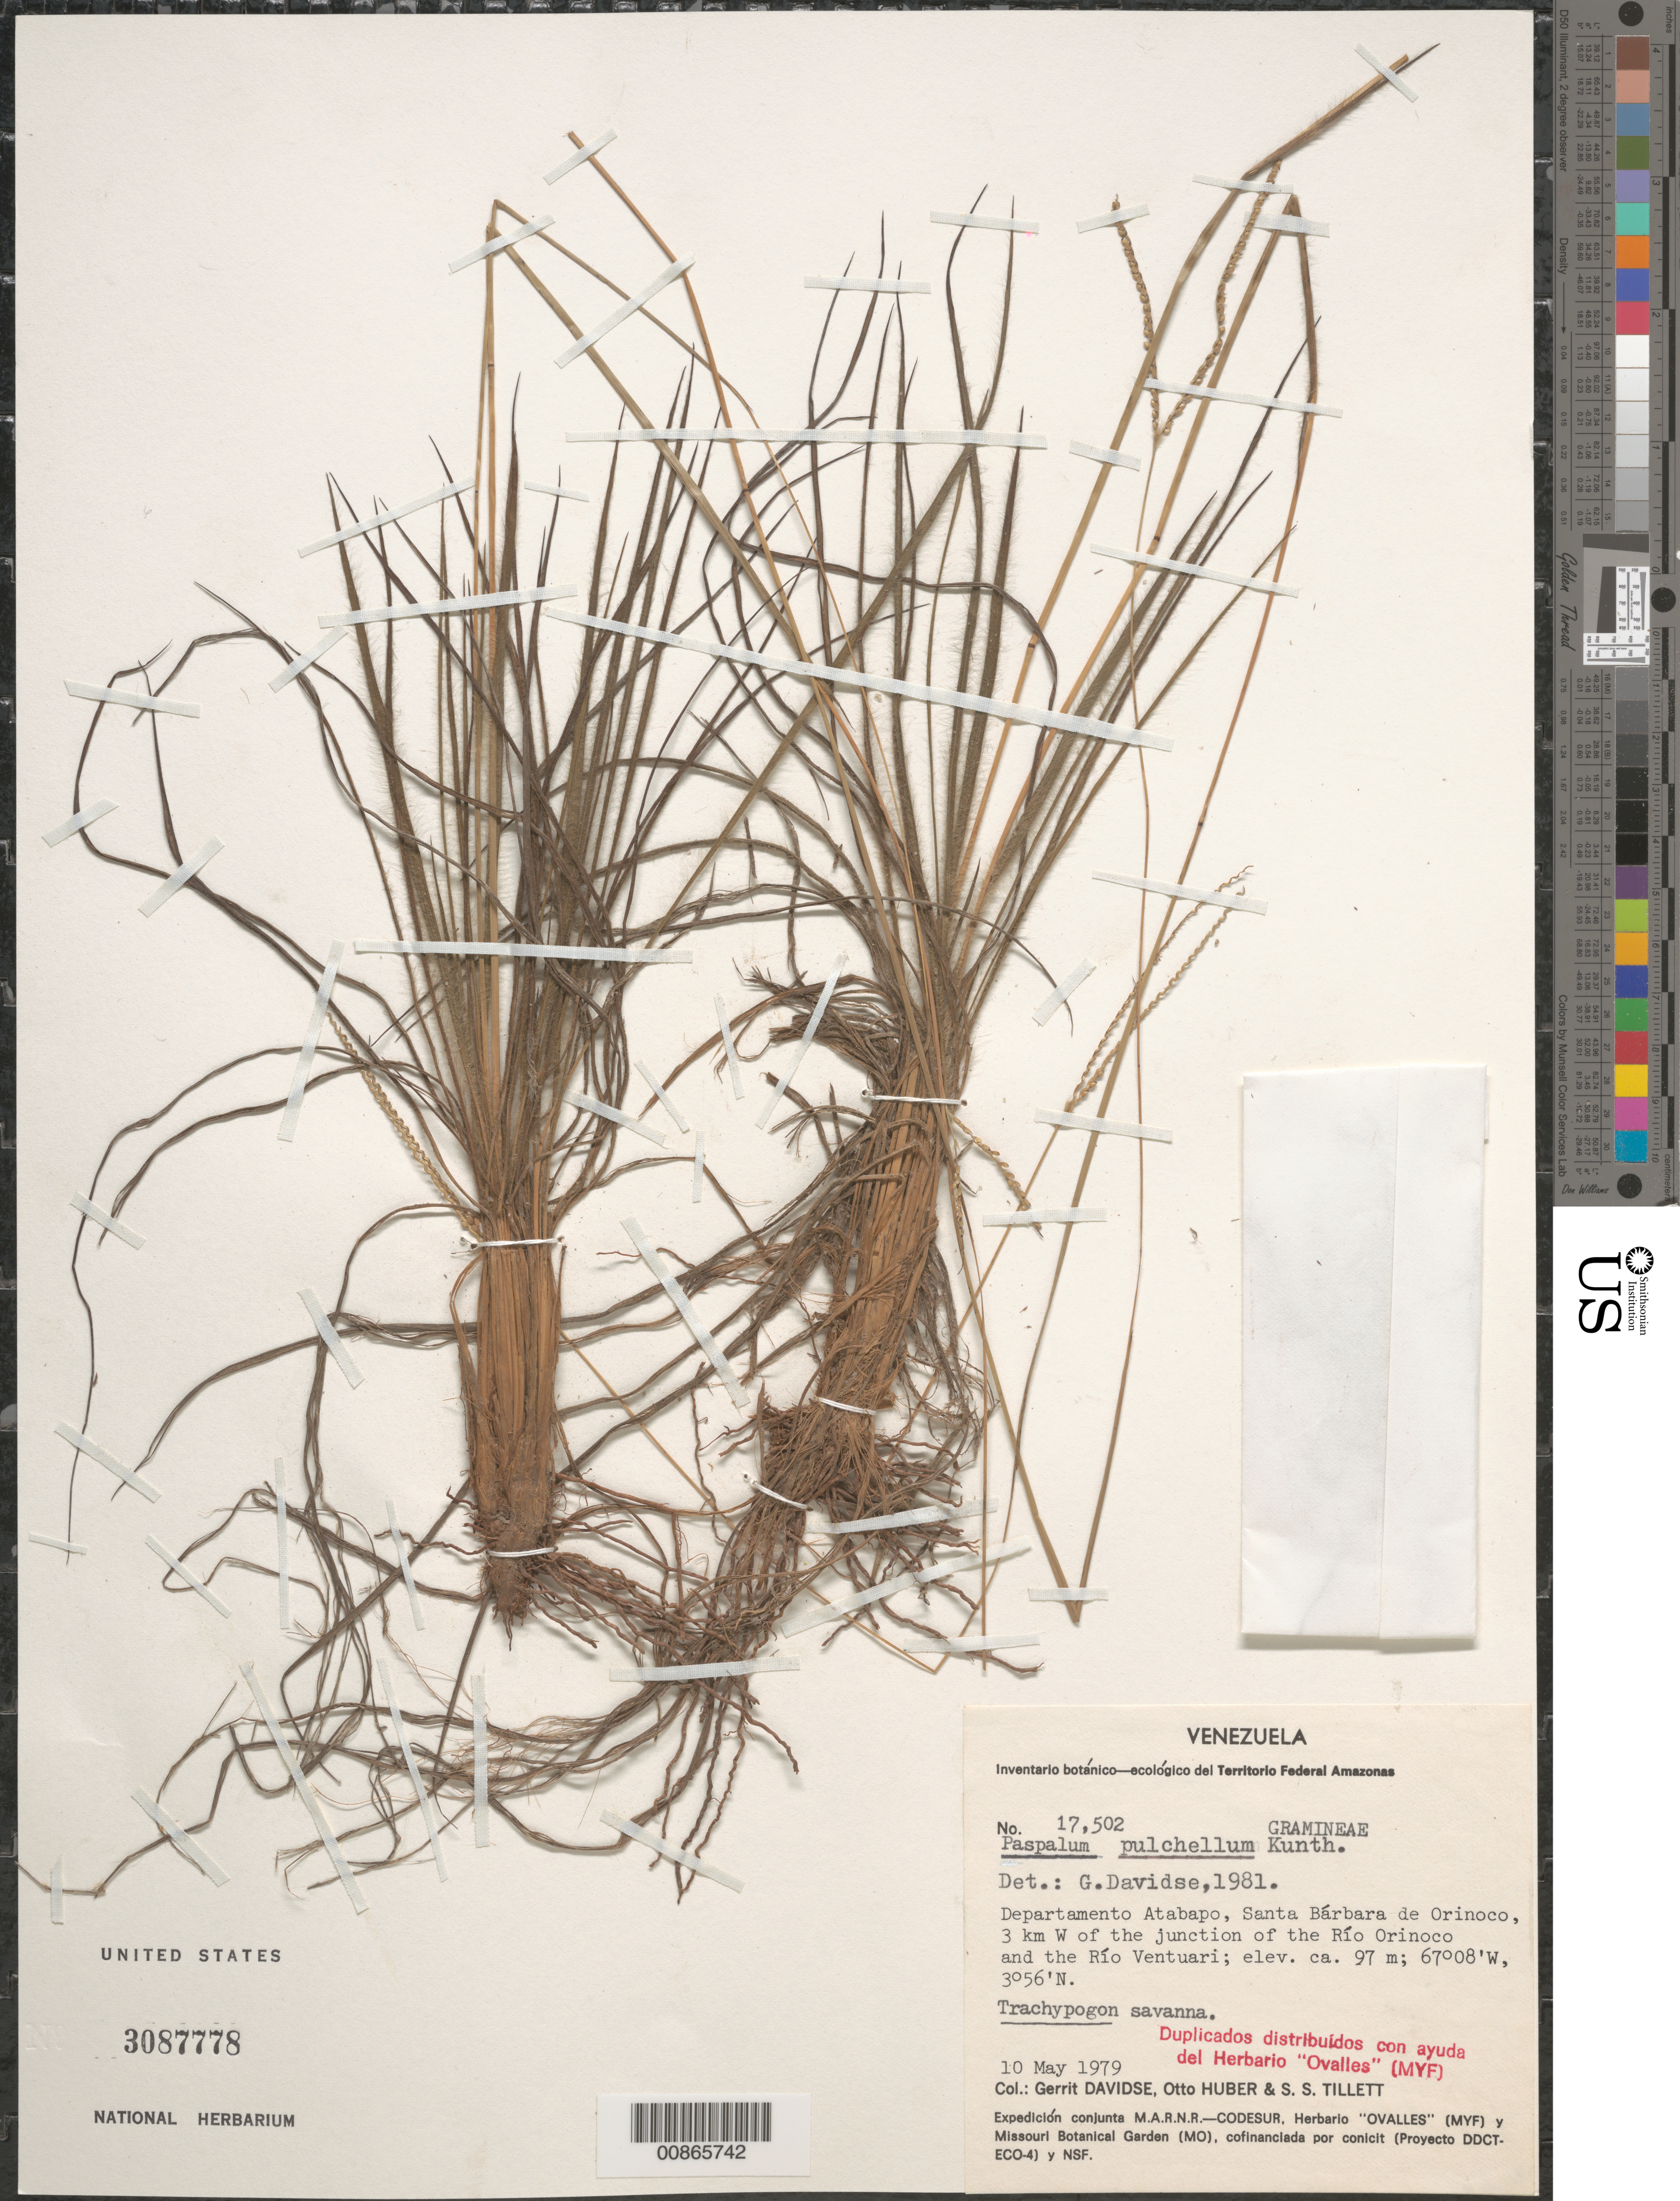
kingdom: Plantae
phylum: Tracheophyta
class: Liliopsida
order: Poales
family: Poaceae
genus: Paspalum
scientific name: Paspalum pulchellum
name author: Kunth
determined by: Davidse, Gerrit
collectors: G. Davidse, O. Huber & S. S. Tillett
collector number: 17502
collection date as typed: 10-May-79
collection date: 1979-05-10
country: Venezuela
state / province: Amazonas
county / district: Atabapo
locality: Santa Bárbara de Orinoco, 3 km W of the junction of the Río Orinoco and R. Ventuari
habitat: Trachypodium savanna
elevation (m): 97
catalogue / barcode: US 3087778